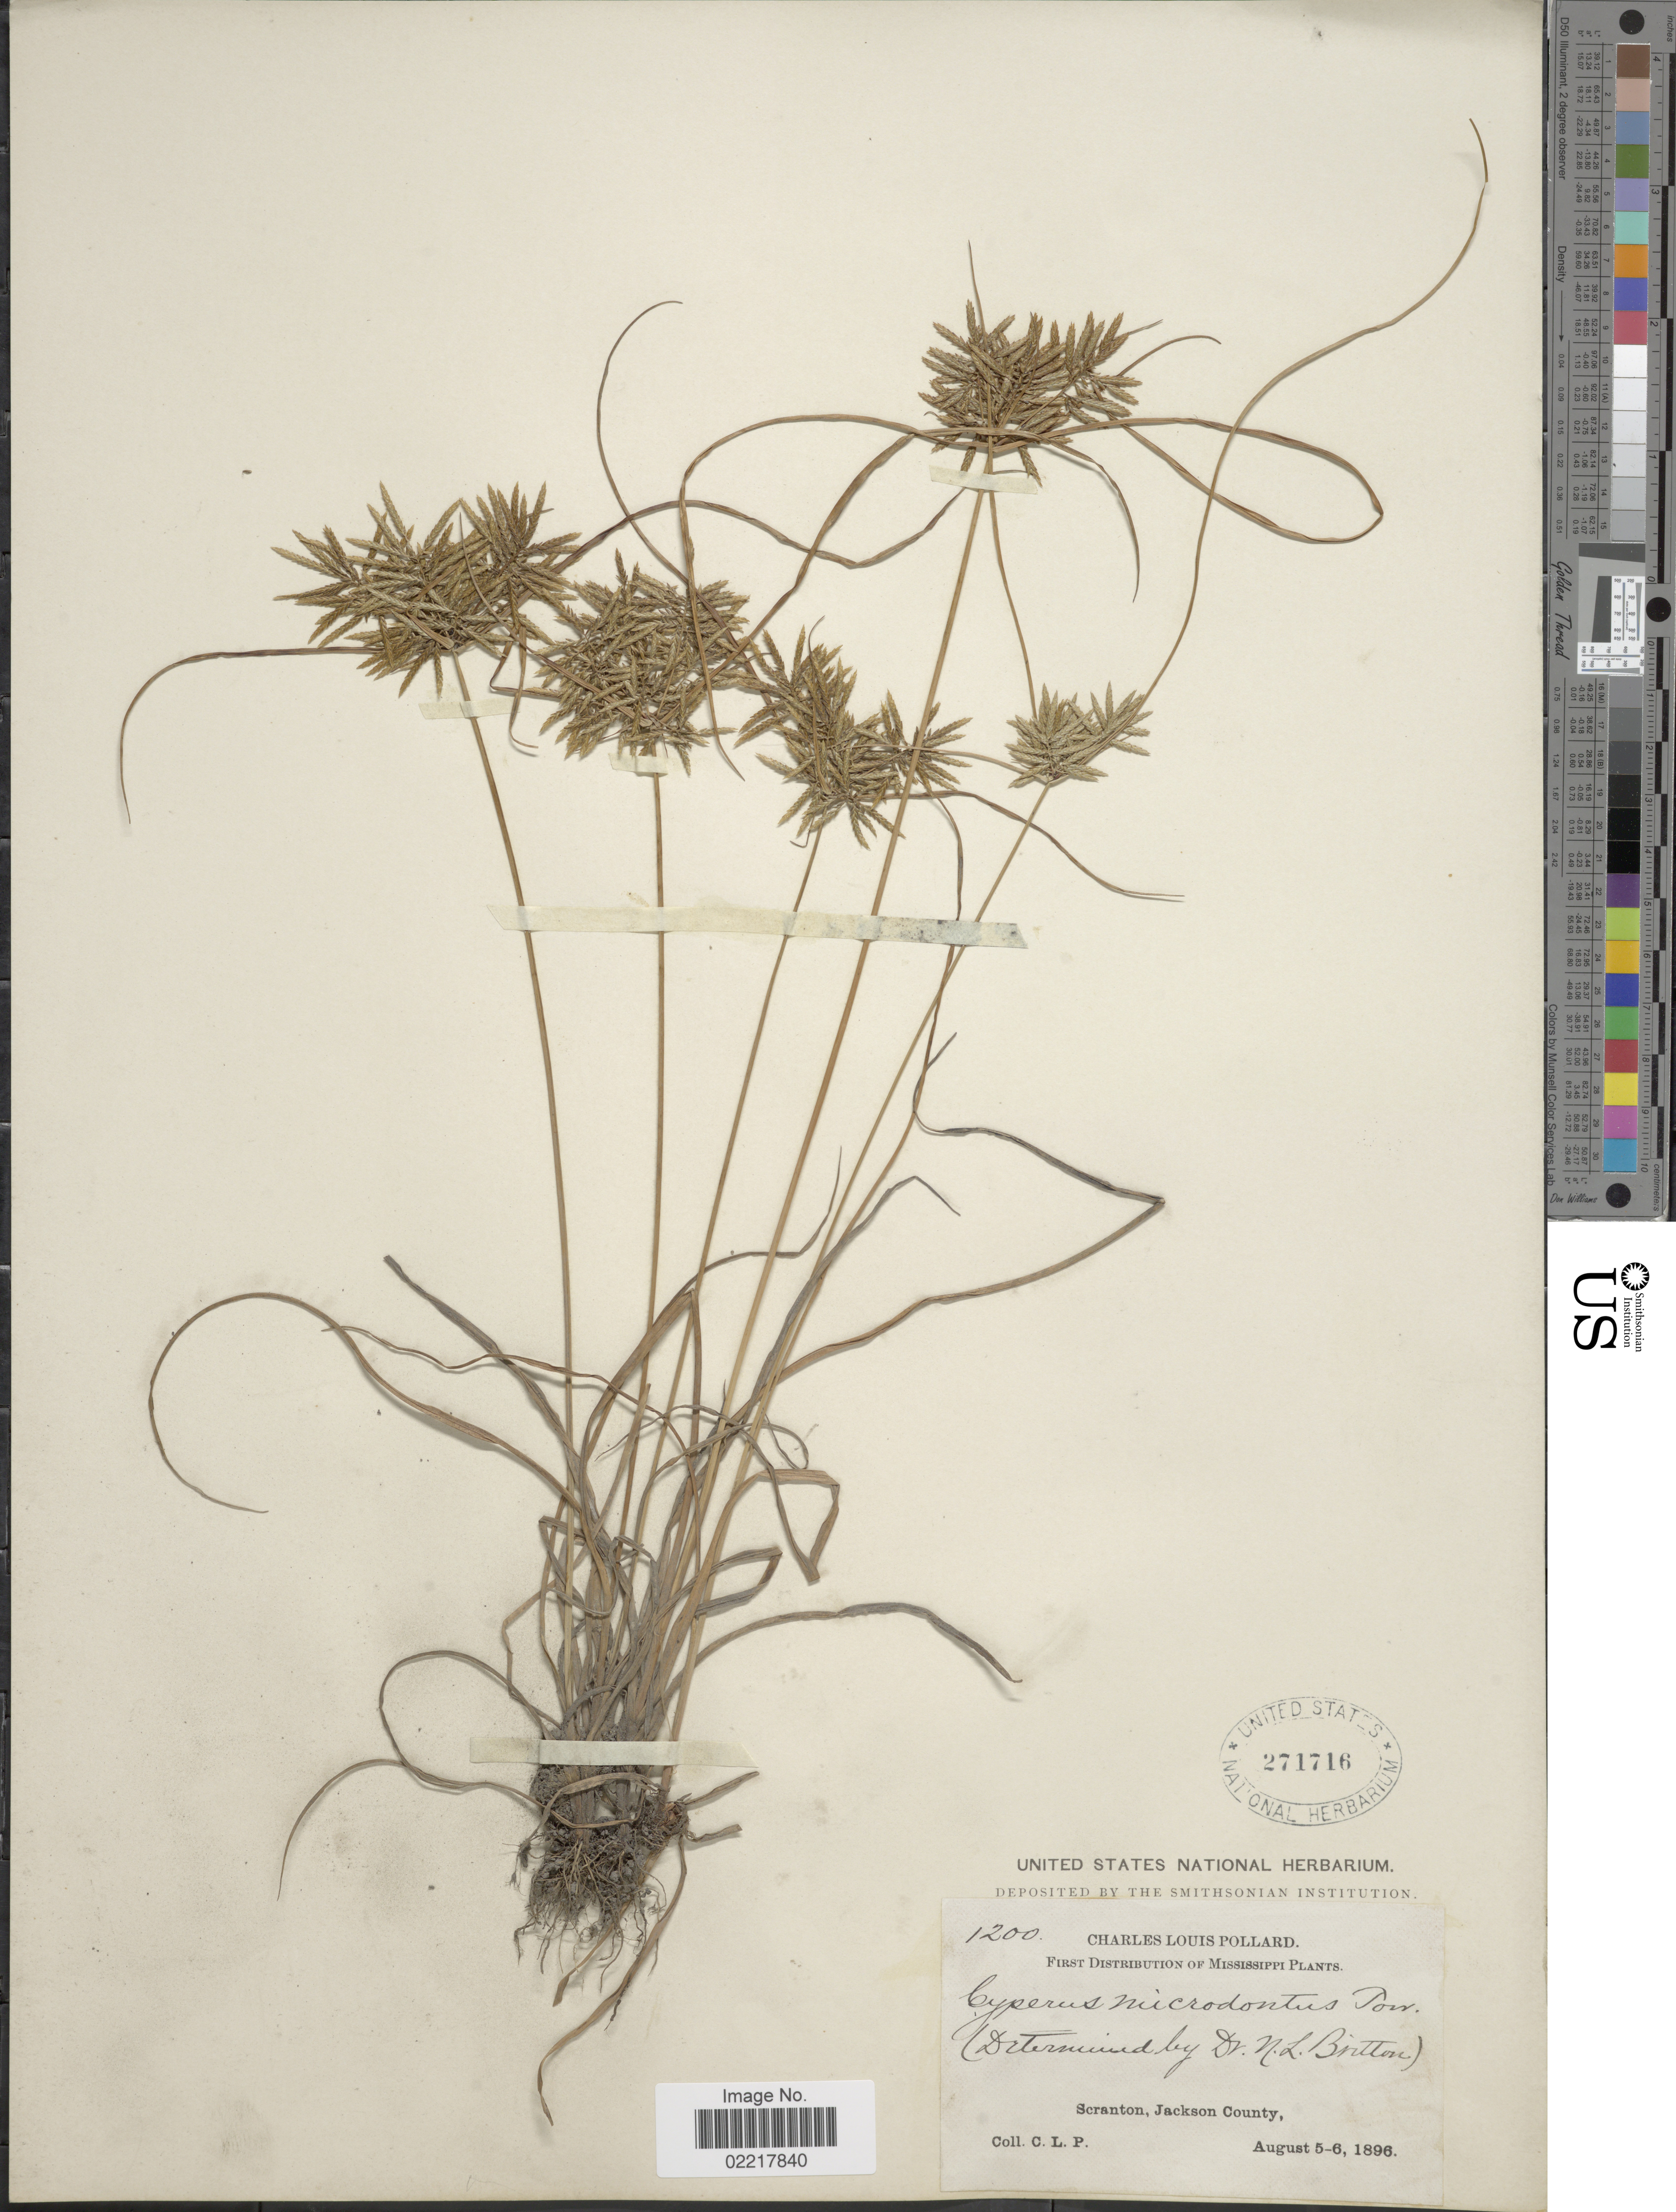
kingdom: Plantae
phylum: Tracheophyta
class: Liliopsida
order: Poales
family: Cyperaceae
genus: Cyperus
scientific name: Cyperus polystachyos var. texensis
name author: (Torr.) Fernald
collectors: C. L. Pollard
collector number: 1200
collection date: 1896-08-05/1896-08-06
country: United States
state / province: Mississippi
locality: Scranton, Jackson County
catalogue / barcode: US 271716